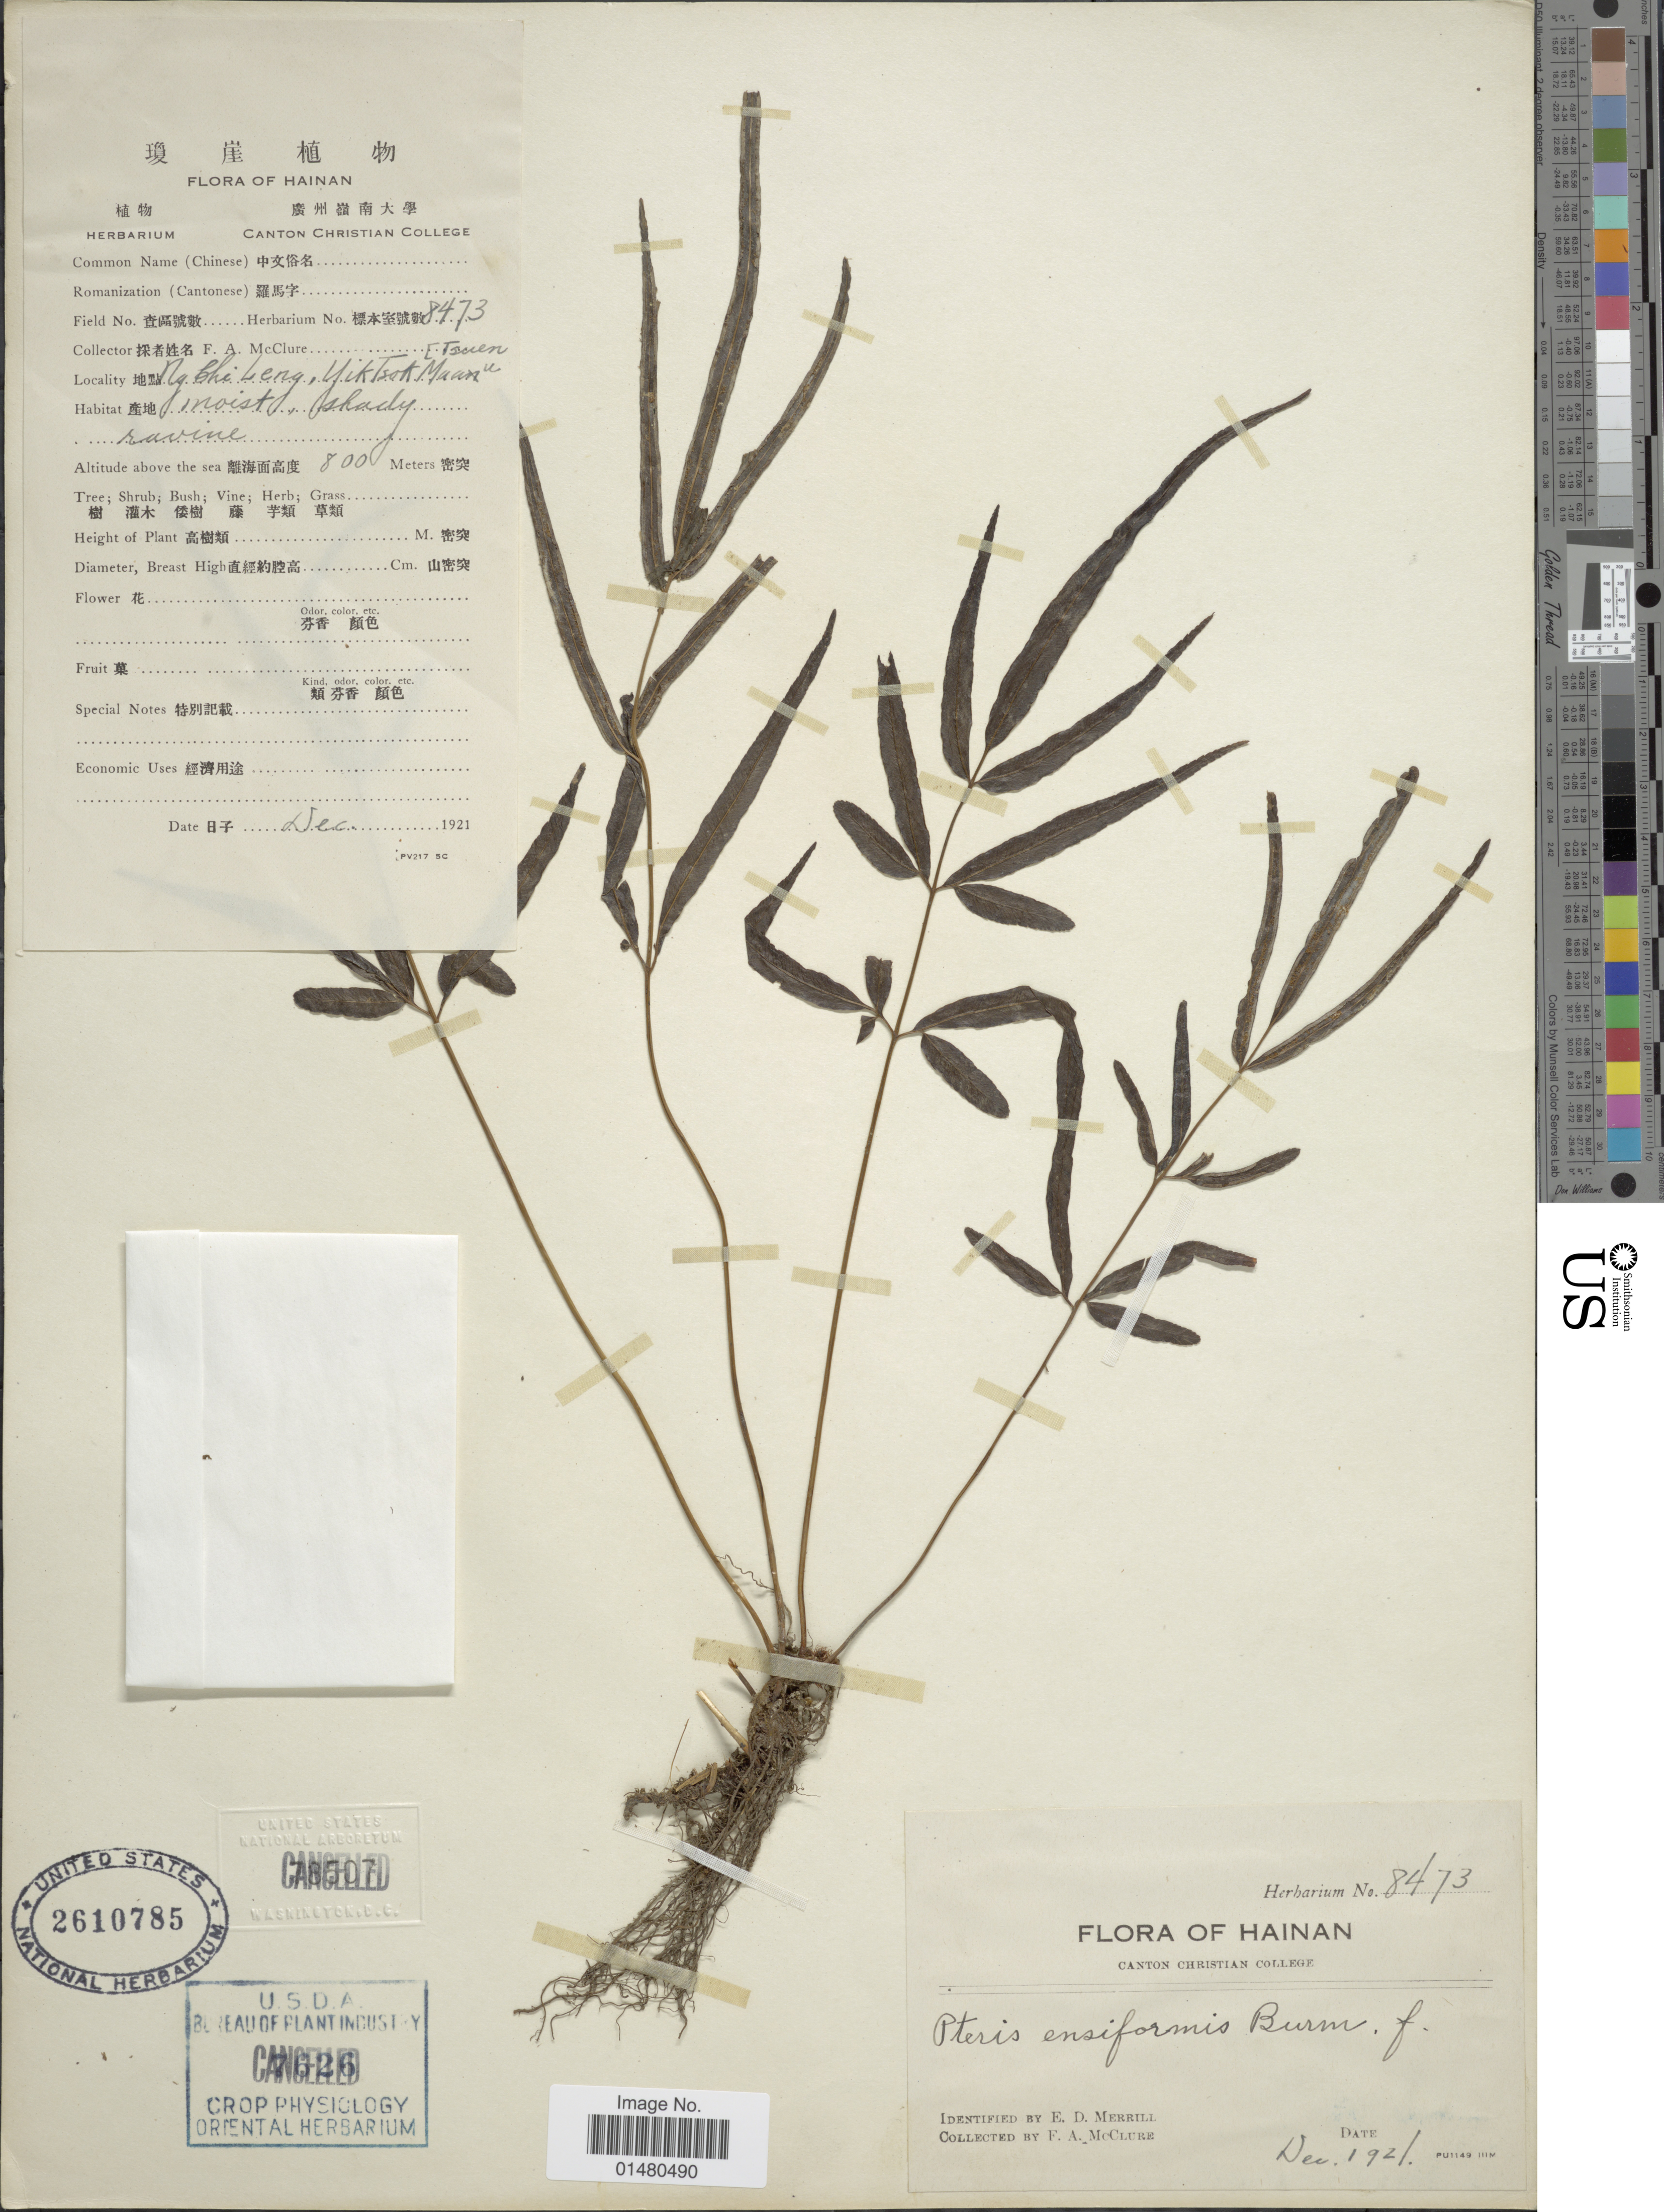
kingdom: Plantae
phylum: Tracheophyta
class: Polypodiopsida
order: Polypodiales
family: Pteridaceae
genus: Pteris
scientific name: Pteris ensiformis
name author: Burm. f.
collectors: F. A. McClure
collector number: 8473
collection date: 1921-12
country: China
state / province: Hainan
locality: Ngchi Leng, Yiktsok Mau [interpreted]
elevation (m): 800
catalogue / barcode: US 2610785